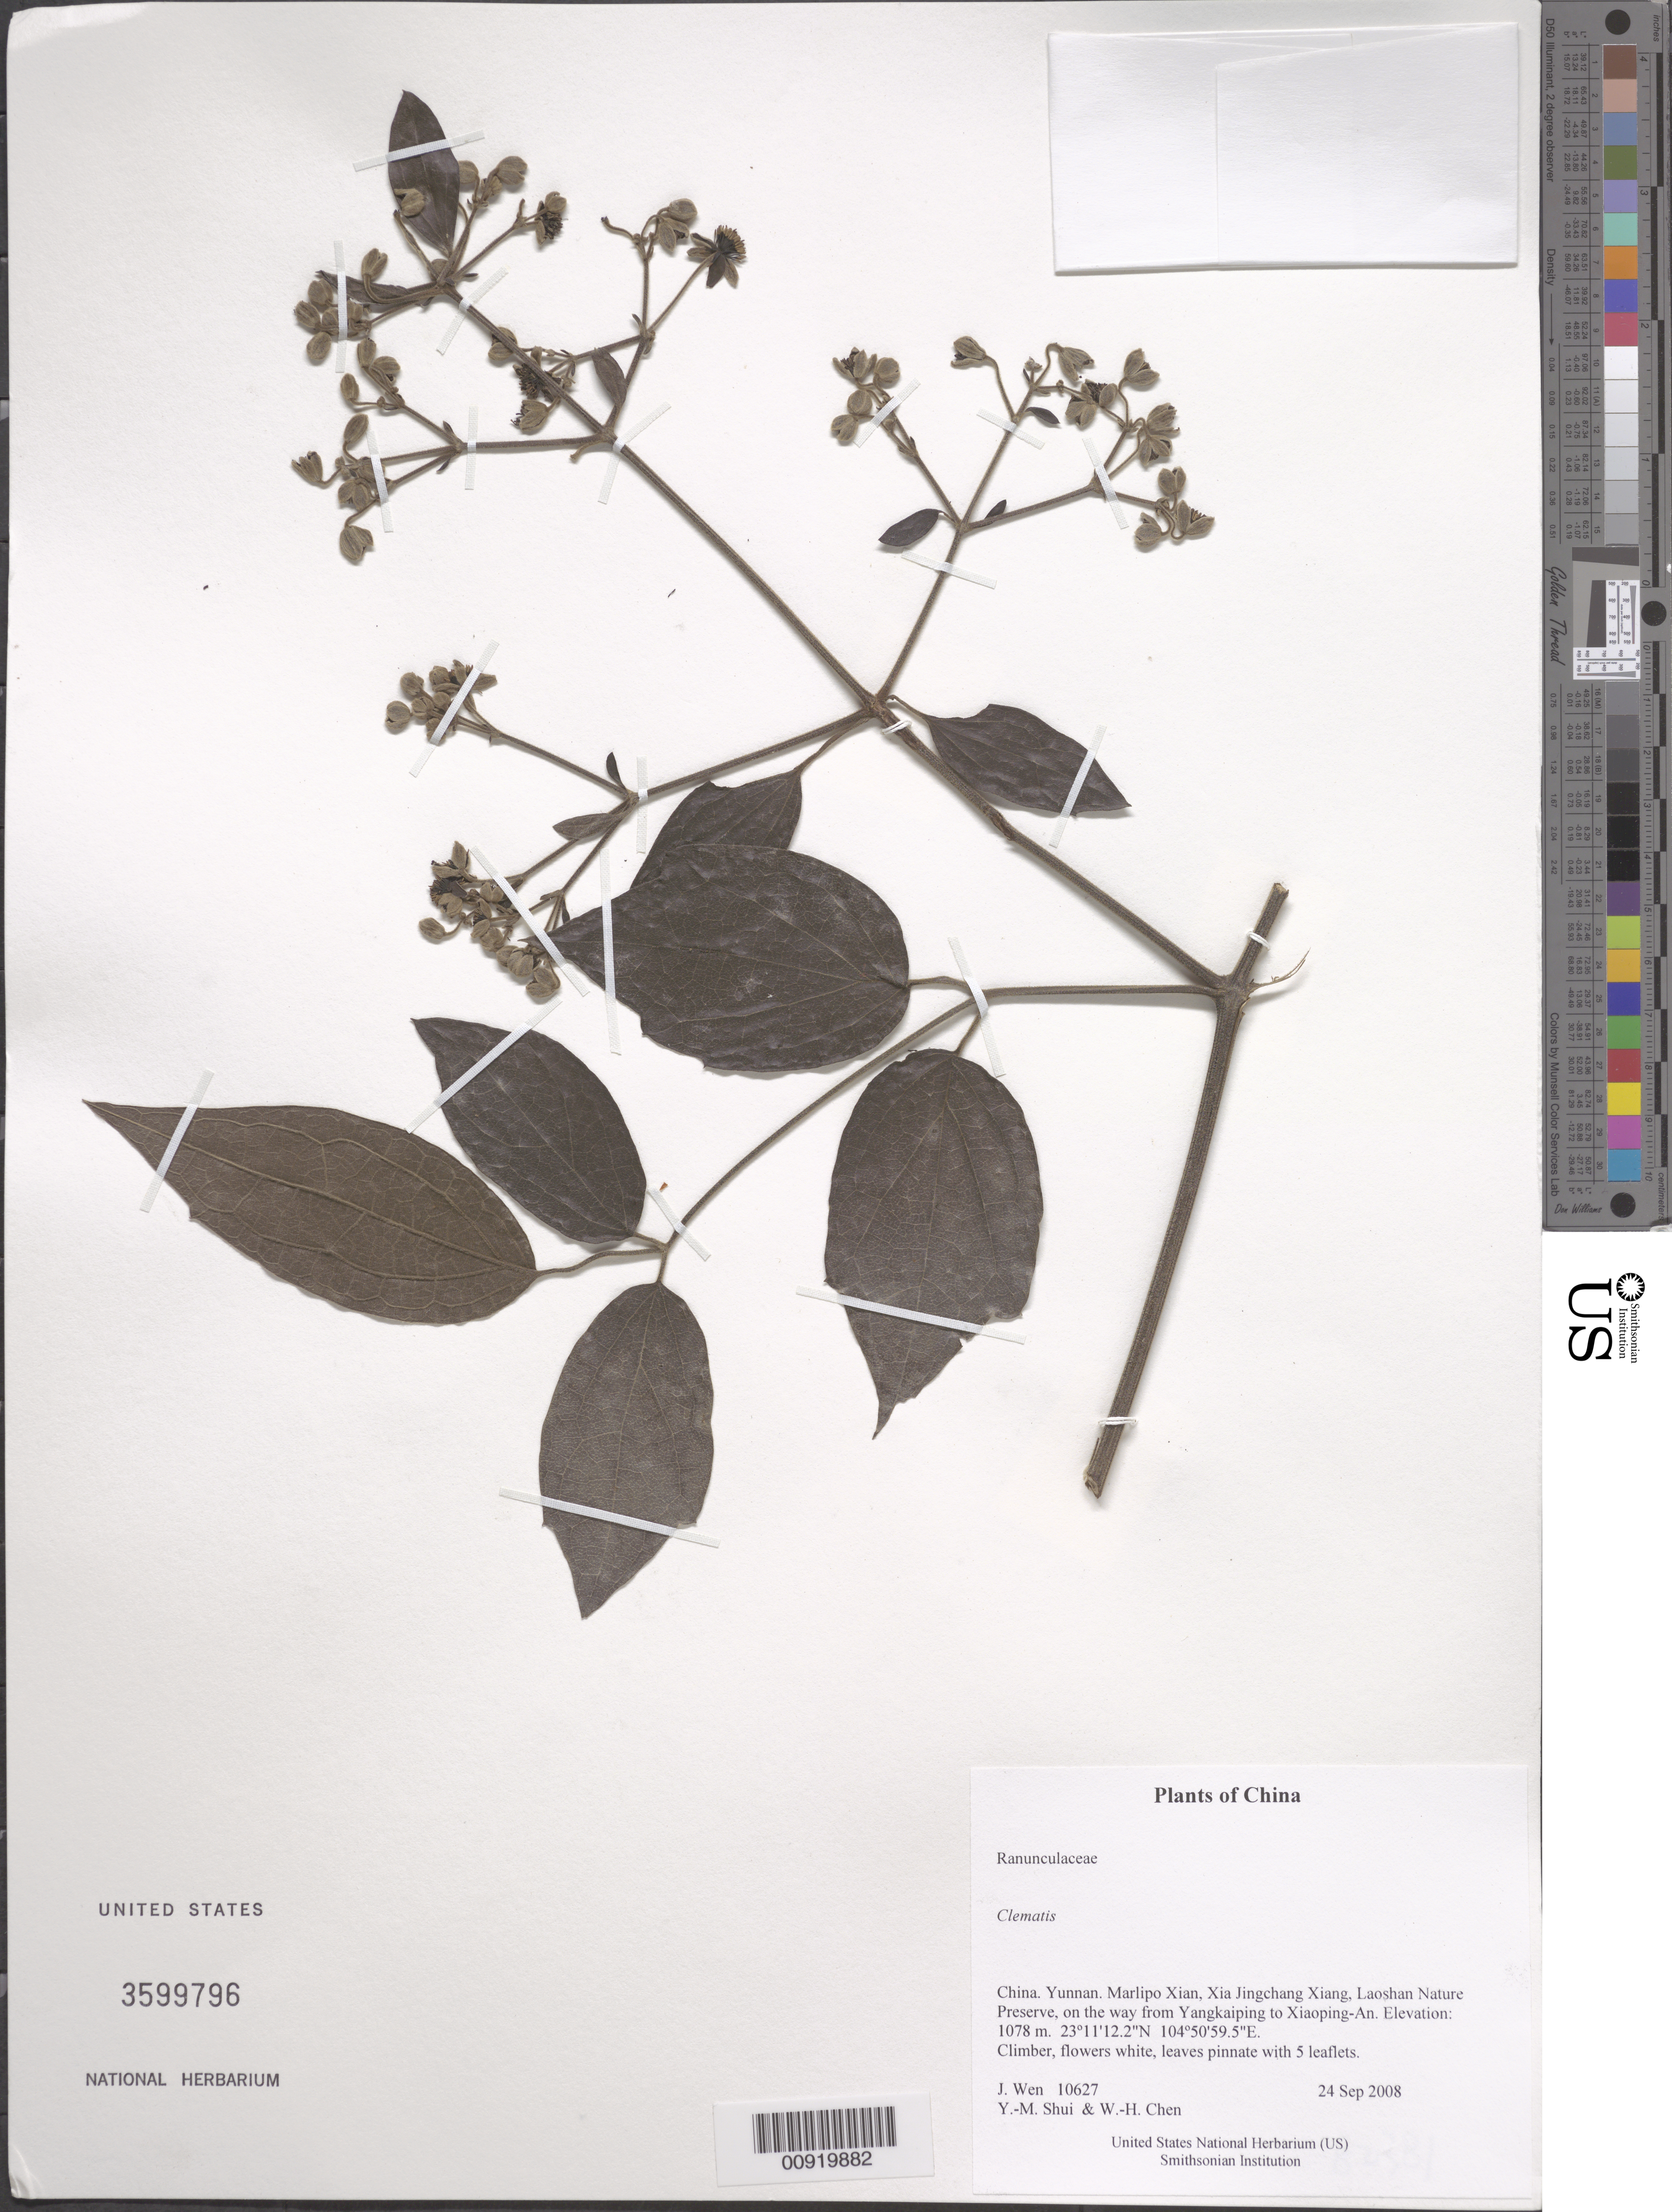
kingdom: Plantae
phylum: Tracheophyta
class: Magnoliopsida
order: Ranunculales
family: Ranunculaceae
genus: Clematis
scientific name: Clematis sp.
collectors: J. Wen, Y. Shui & W. Chen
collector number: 10627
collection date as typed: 24 Sep 2008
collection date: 2008-09-24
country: China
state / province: Yunnan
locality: Marlipo Xian, Xia Jingchang Xiang, Laoshan Nature Preserve, on the way from Yangkaiping to Xiaoping-An.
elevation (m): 1078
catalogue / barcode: US 3599796